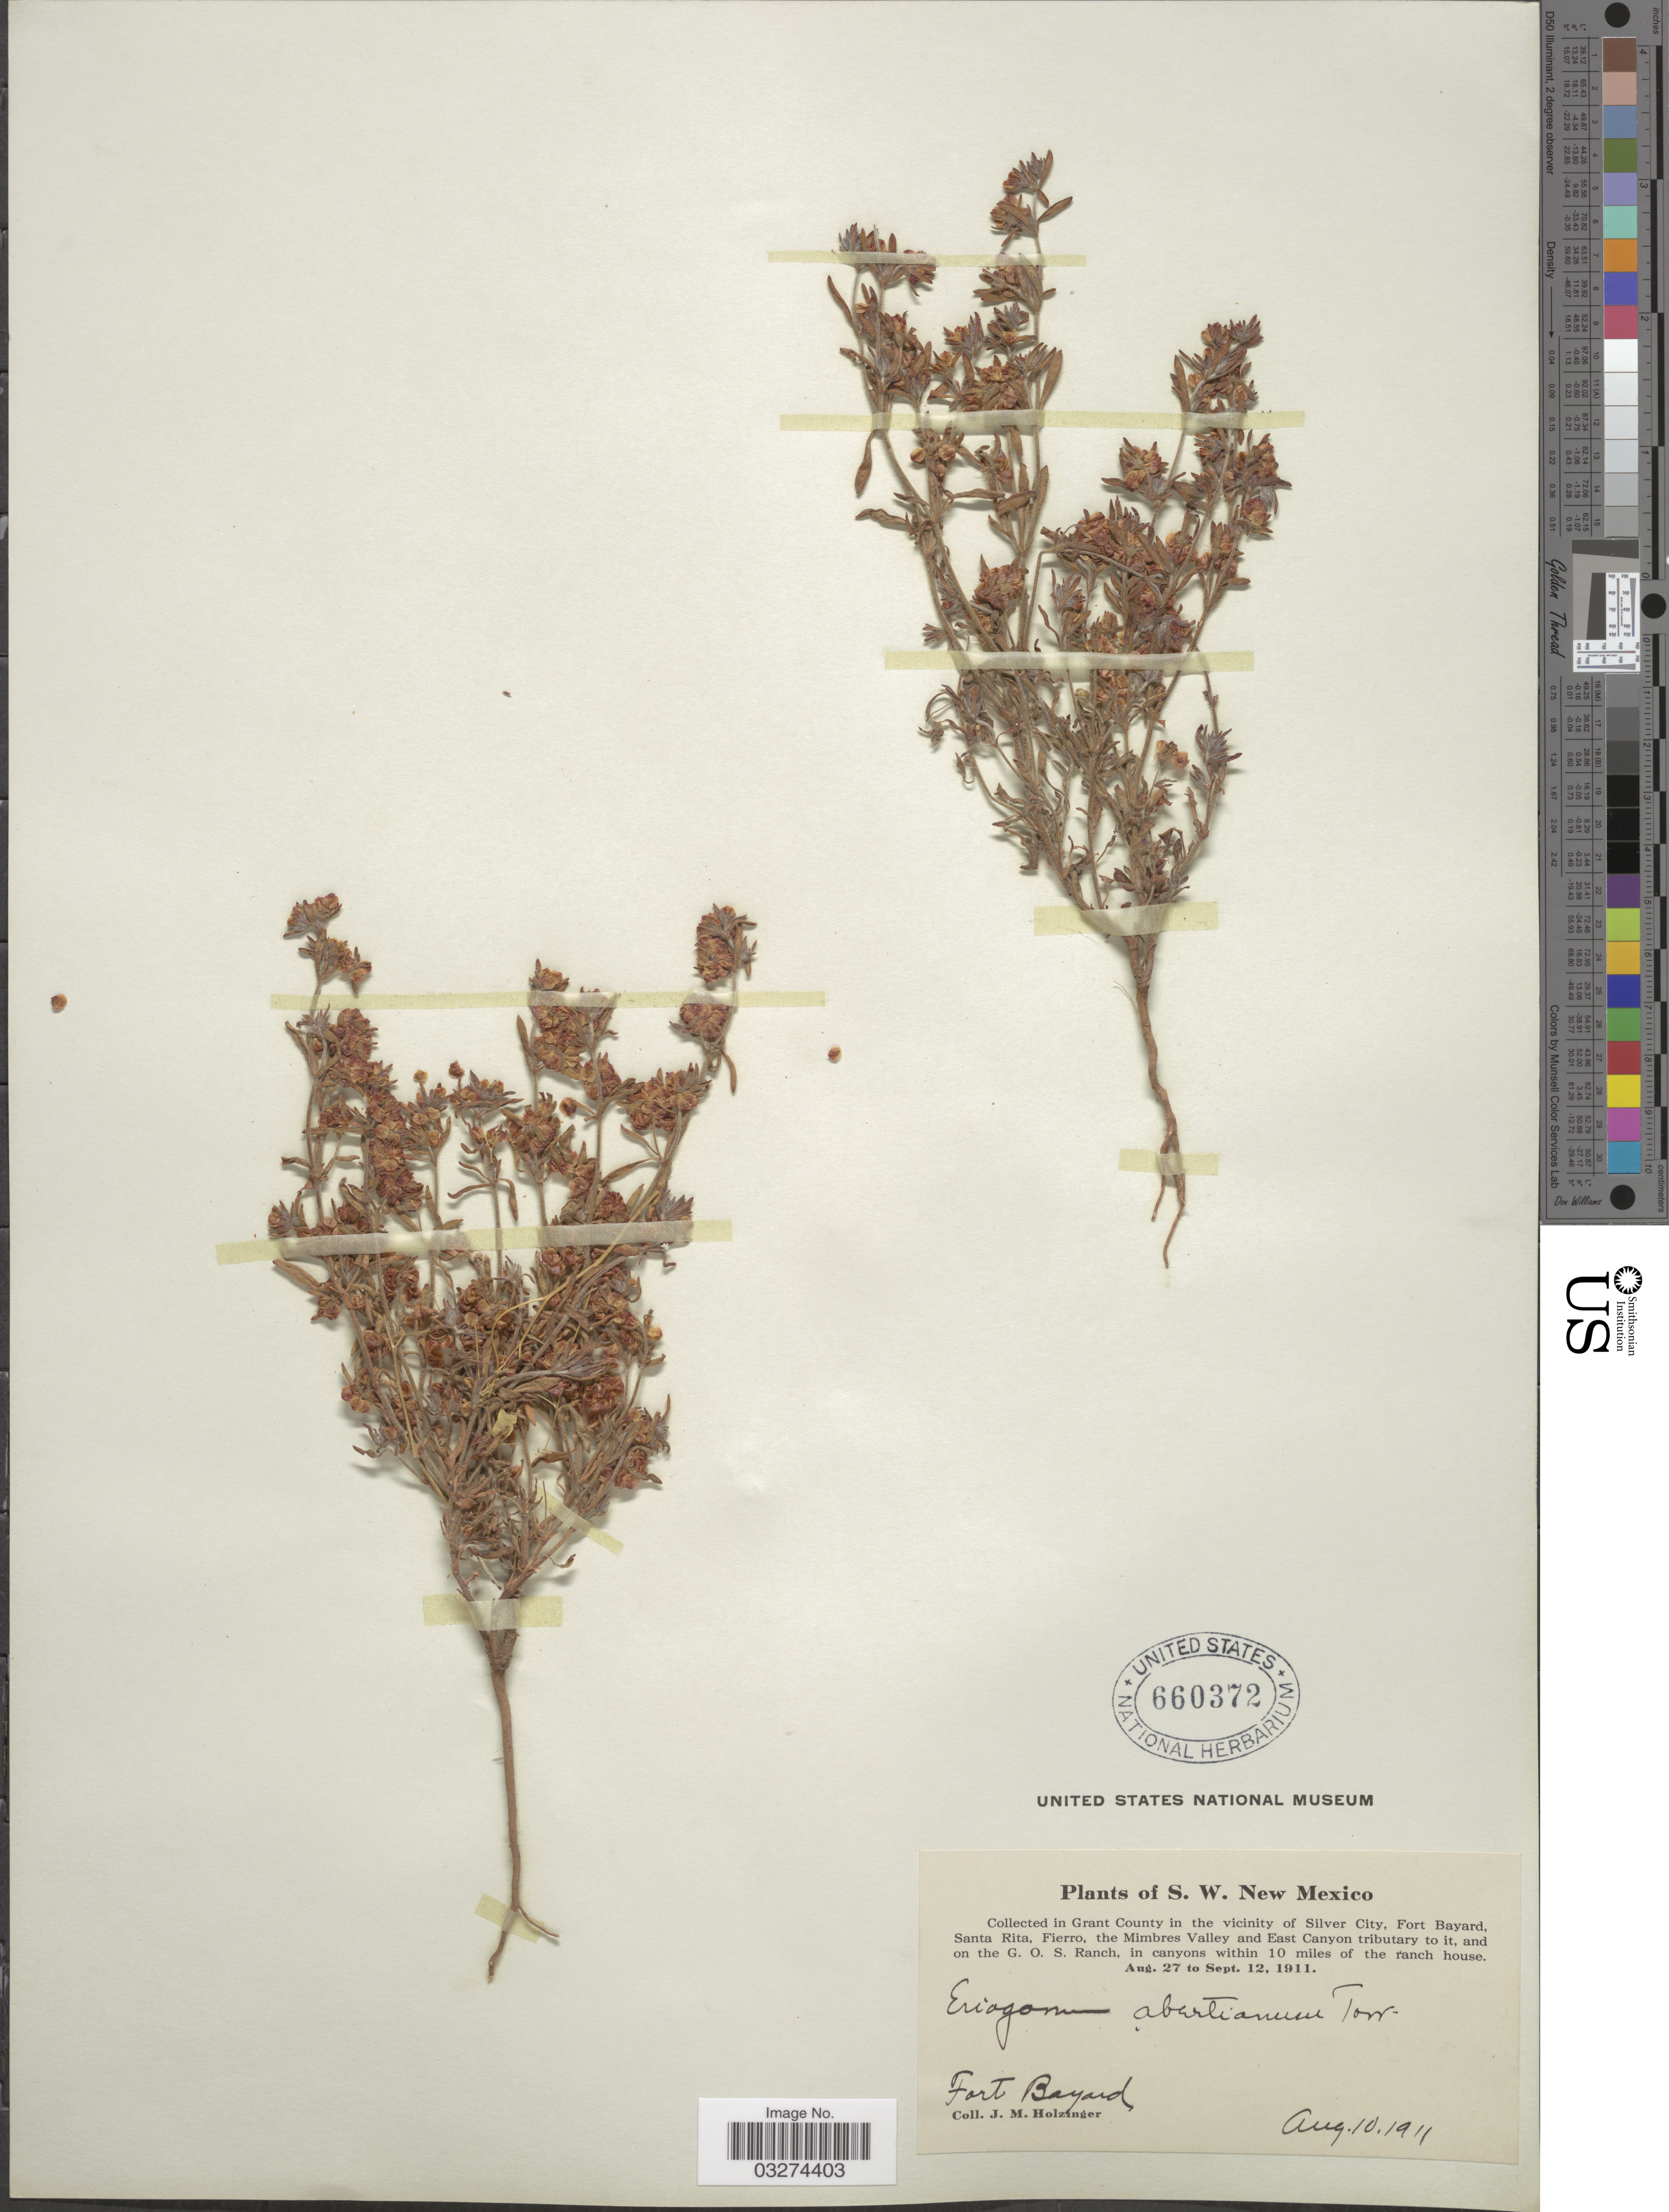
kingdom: Plantae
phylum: Tracheophyta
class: Magnoliopsida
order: Caryophyllales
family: Polygonaceae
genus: Eriogonum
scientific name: Eriogonum abertianum var. ruberrimum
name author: (Gand.) Gand.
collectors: J. M. Holzinger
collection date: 1911-08-10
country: United States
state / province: New Mexico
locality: S.W. New Mexico, Grant County in the vicinity of Silver City, Fort Bayard, Santa Rita, Fierro, the Mimbres Valley and East Canyon tributary to it, and on the G.O.S. Ranch, in canyons within 10 miles of the ranch house, Fort Bayard.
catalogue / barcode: US 660372